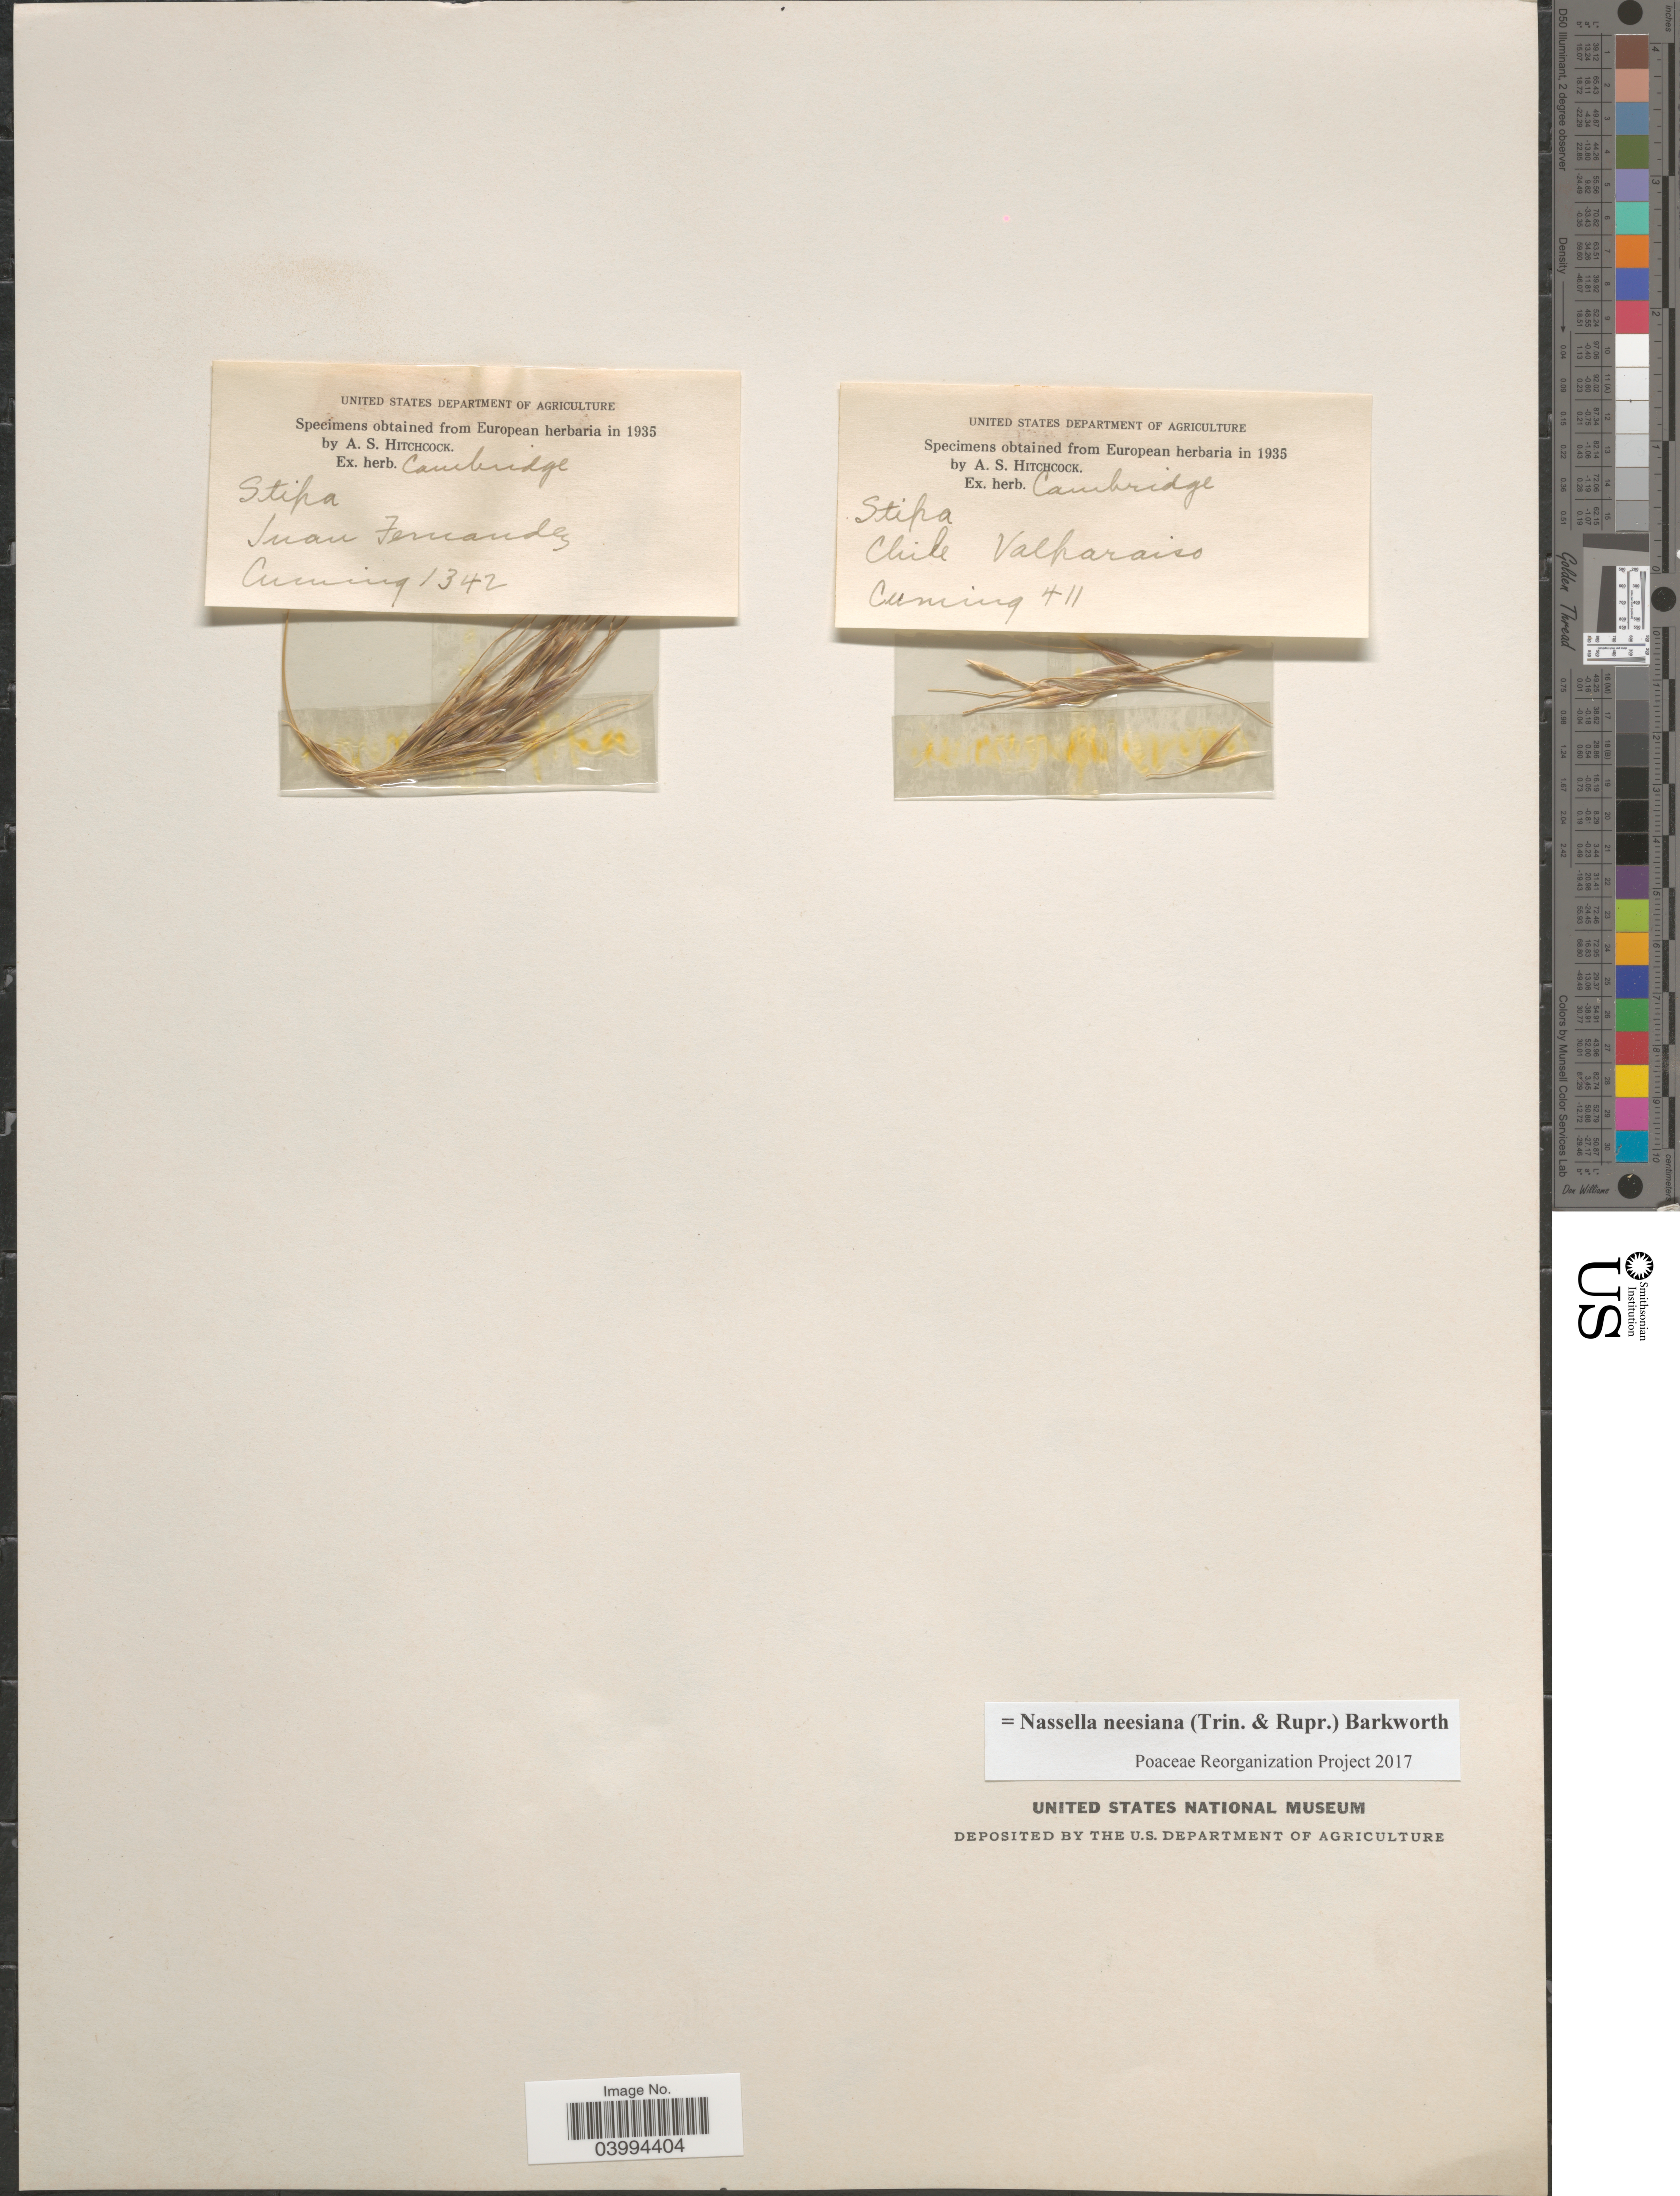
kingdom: Plantae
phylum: Tracheophyta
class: Liliopsida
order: Poales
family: Poaceae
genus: Nassella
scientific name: Nassella neesiana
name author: (Trin. & Rupr.) Barkworth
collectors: -. Cuming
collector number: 411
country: Chile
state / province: Valparaíso (V)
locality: Valparaiso.